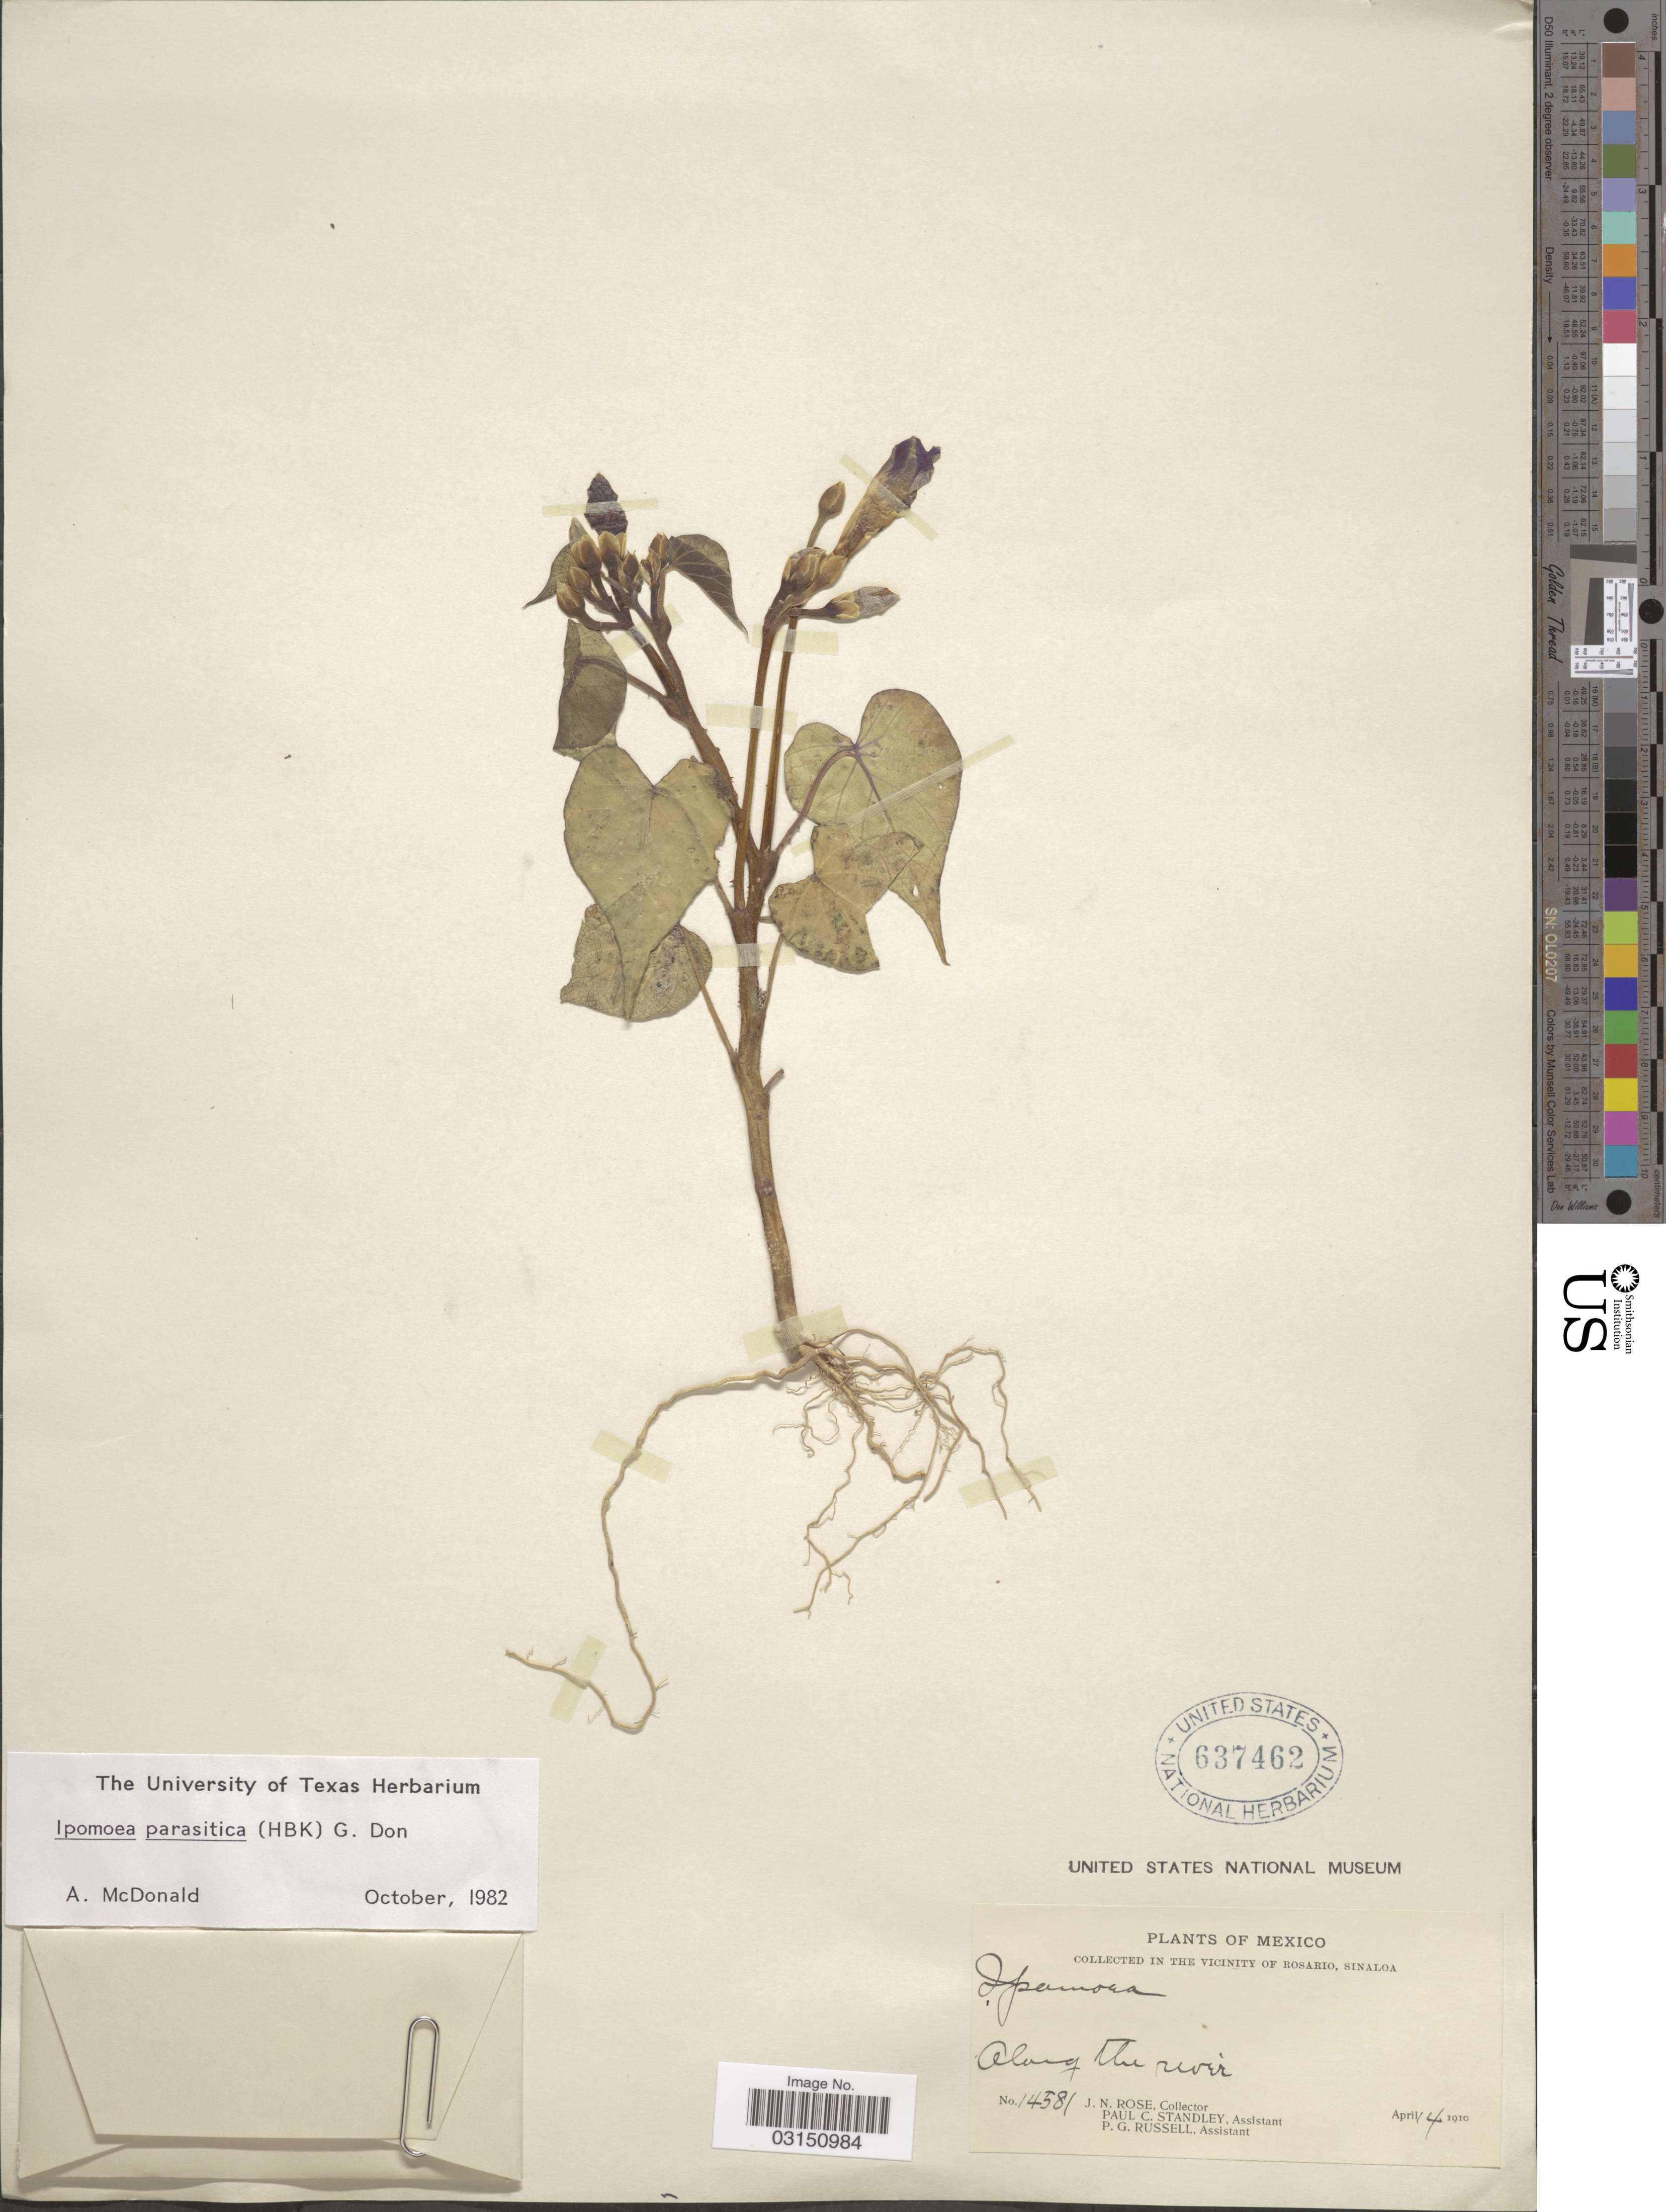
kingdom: Plantae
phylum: Tracheophyta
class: Magnoliopsida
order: Solanales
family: Convolvulaceae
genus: Ipomoea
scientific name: Ipomoea parasitica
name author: (Kunth) G. Don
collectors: J. N. Rose, P. C. Standley & P. G. Russell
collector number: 14581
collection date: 1910-04-14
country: Mexico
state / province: Sinaloa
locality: In the Vicinity of Rosario. Along the river.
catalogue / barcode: US 637462